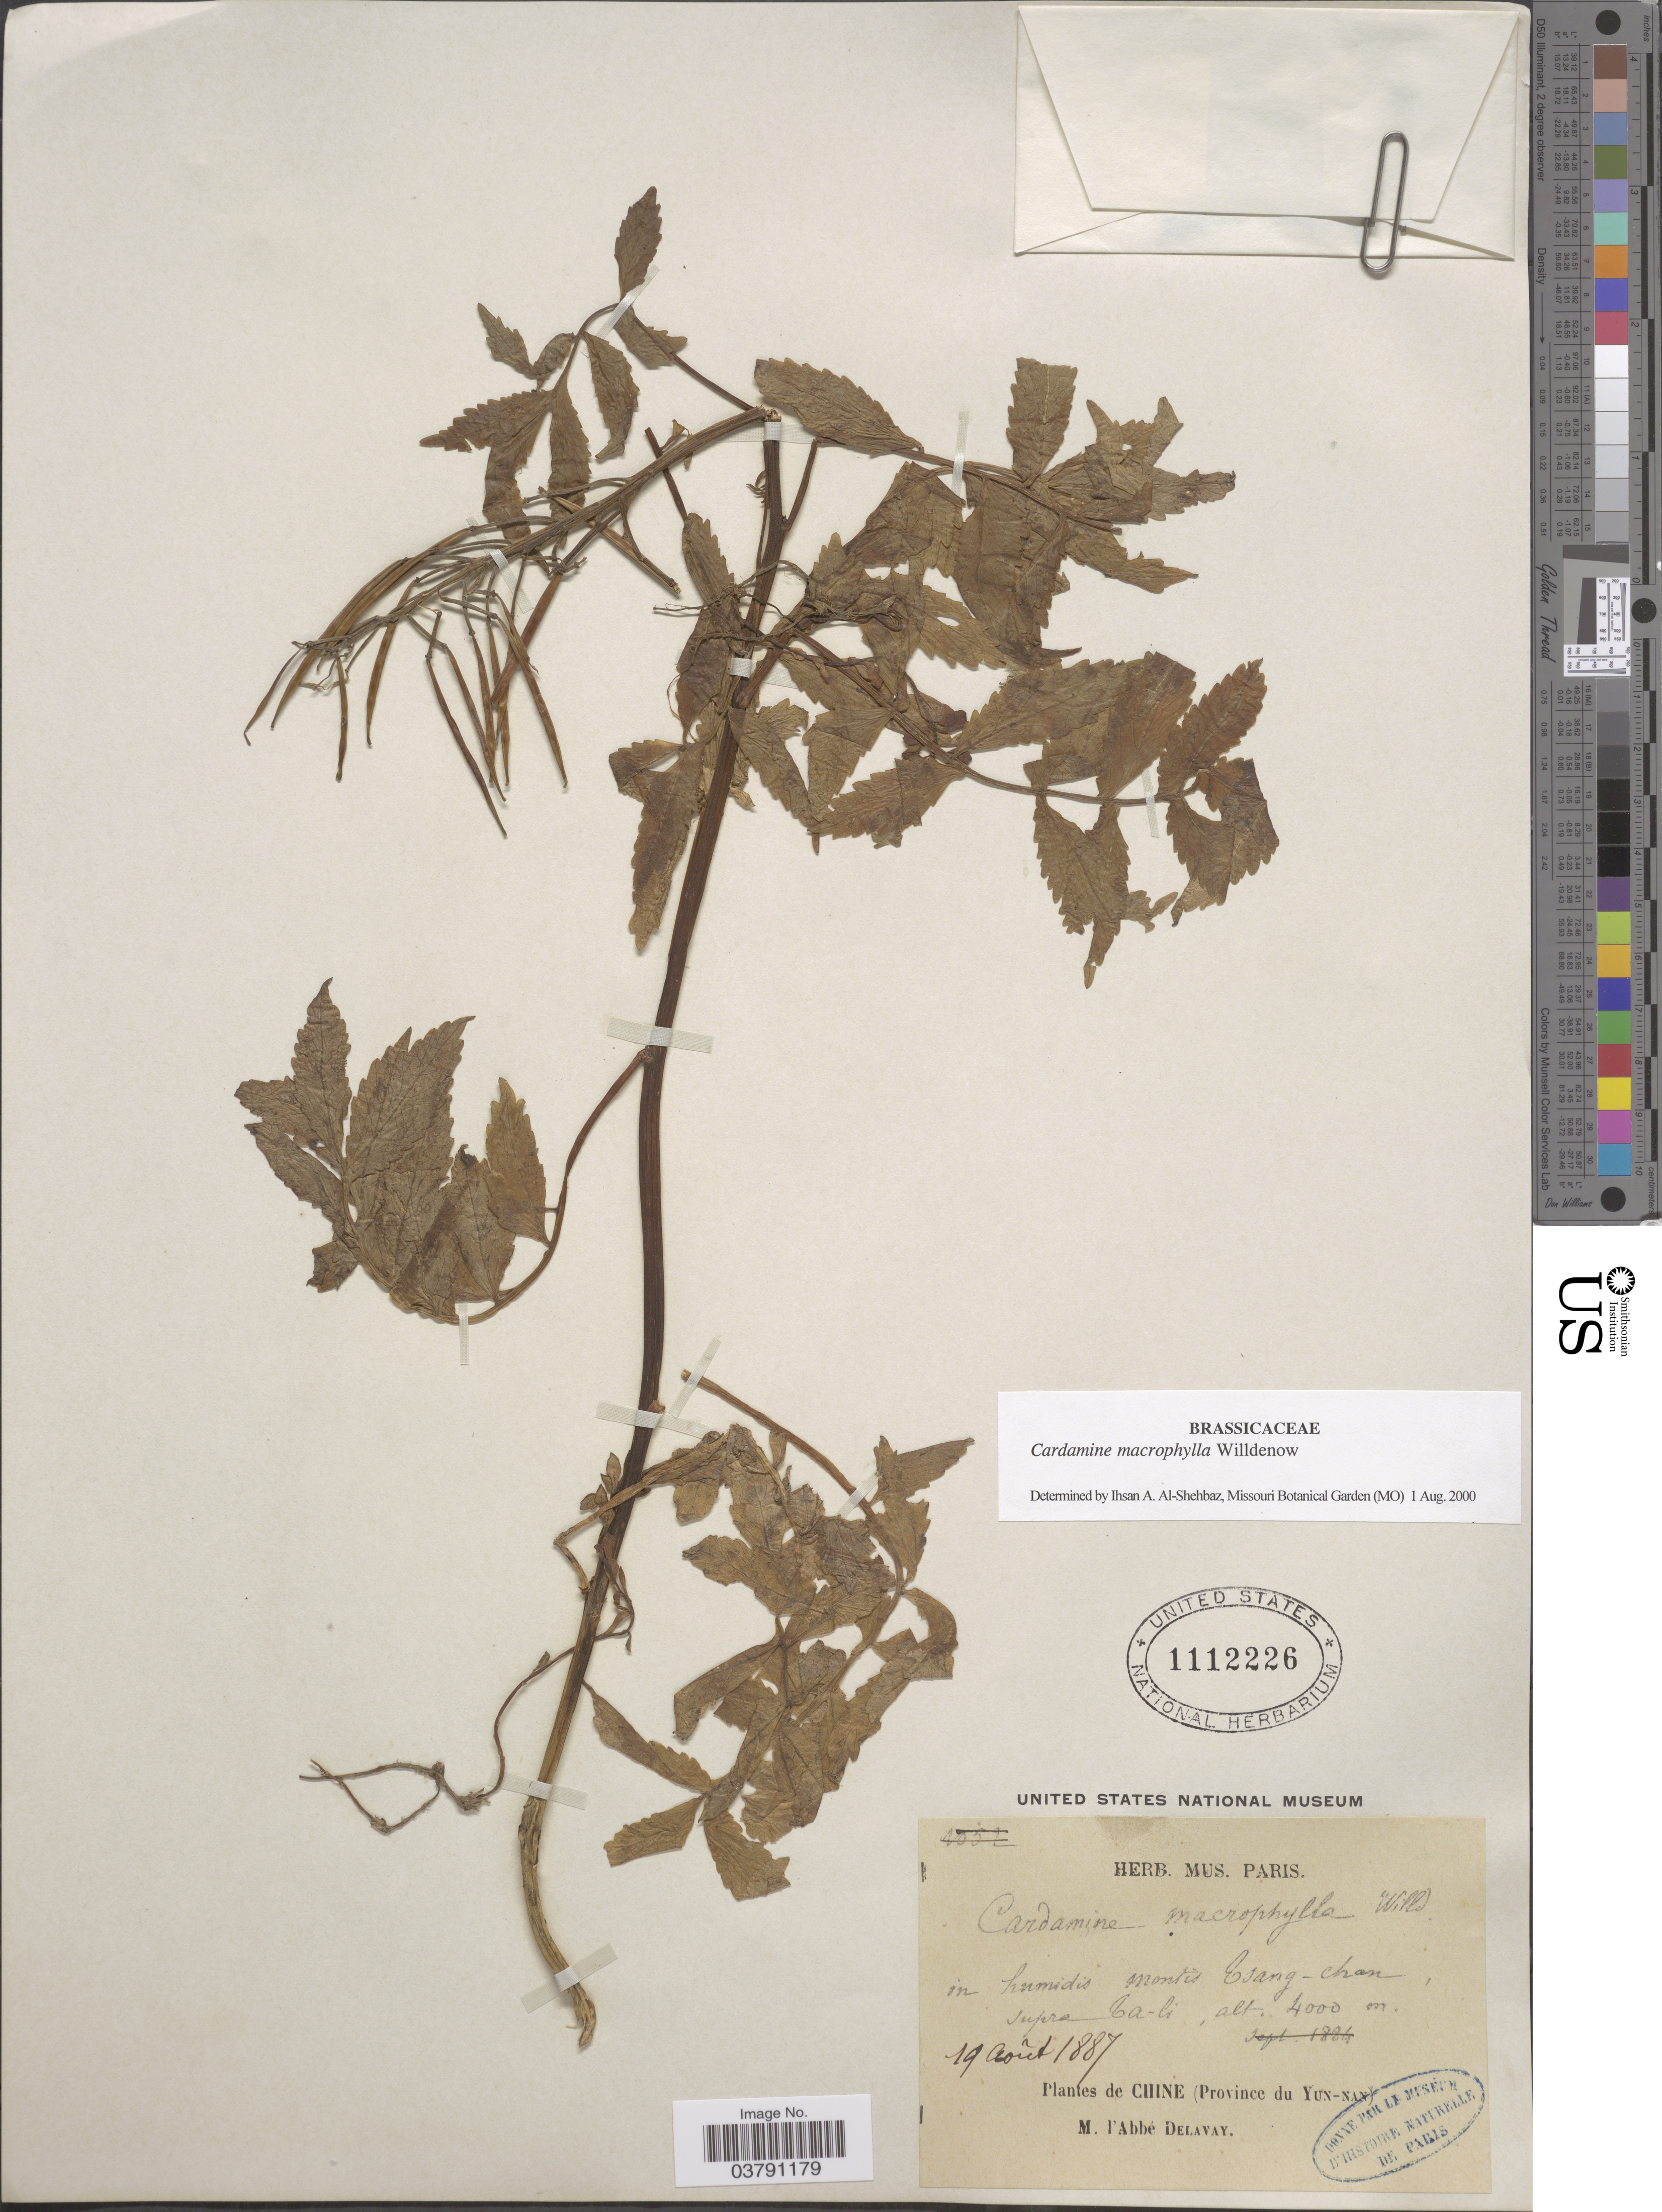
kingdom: Plantae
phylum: Tracheophyta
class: Magnoliopsida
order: Brassicales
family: Brassicaceae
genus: Cardamine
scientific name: Cardamine macrophylla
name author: Willd.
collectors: P. Delavay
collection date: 1887-08-19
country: China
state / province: Yunnan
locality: In humidis montis Tsang-Chan, supra Ta-li. Province de Yun-nan.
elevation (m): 4000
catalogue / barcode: US 1112226